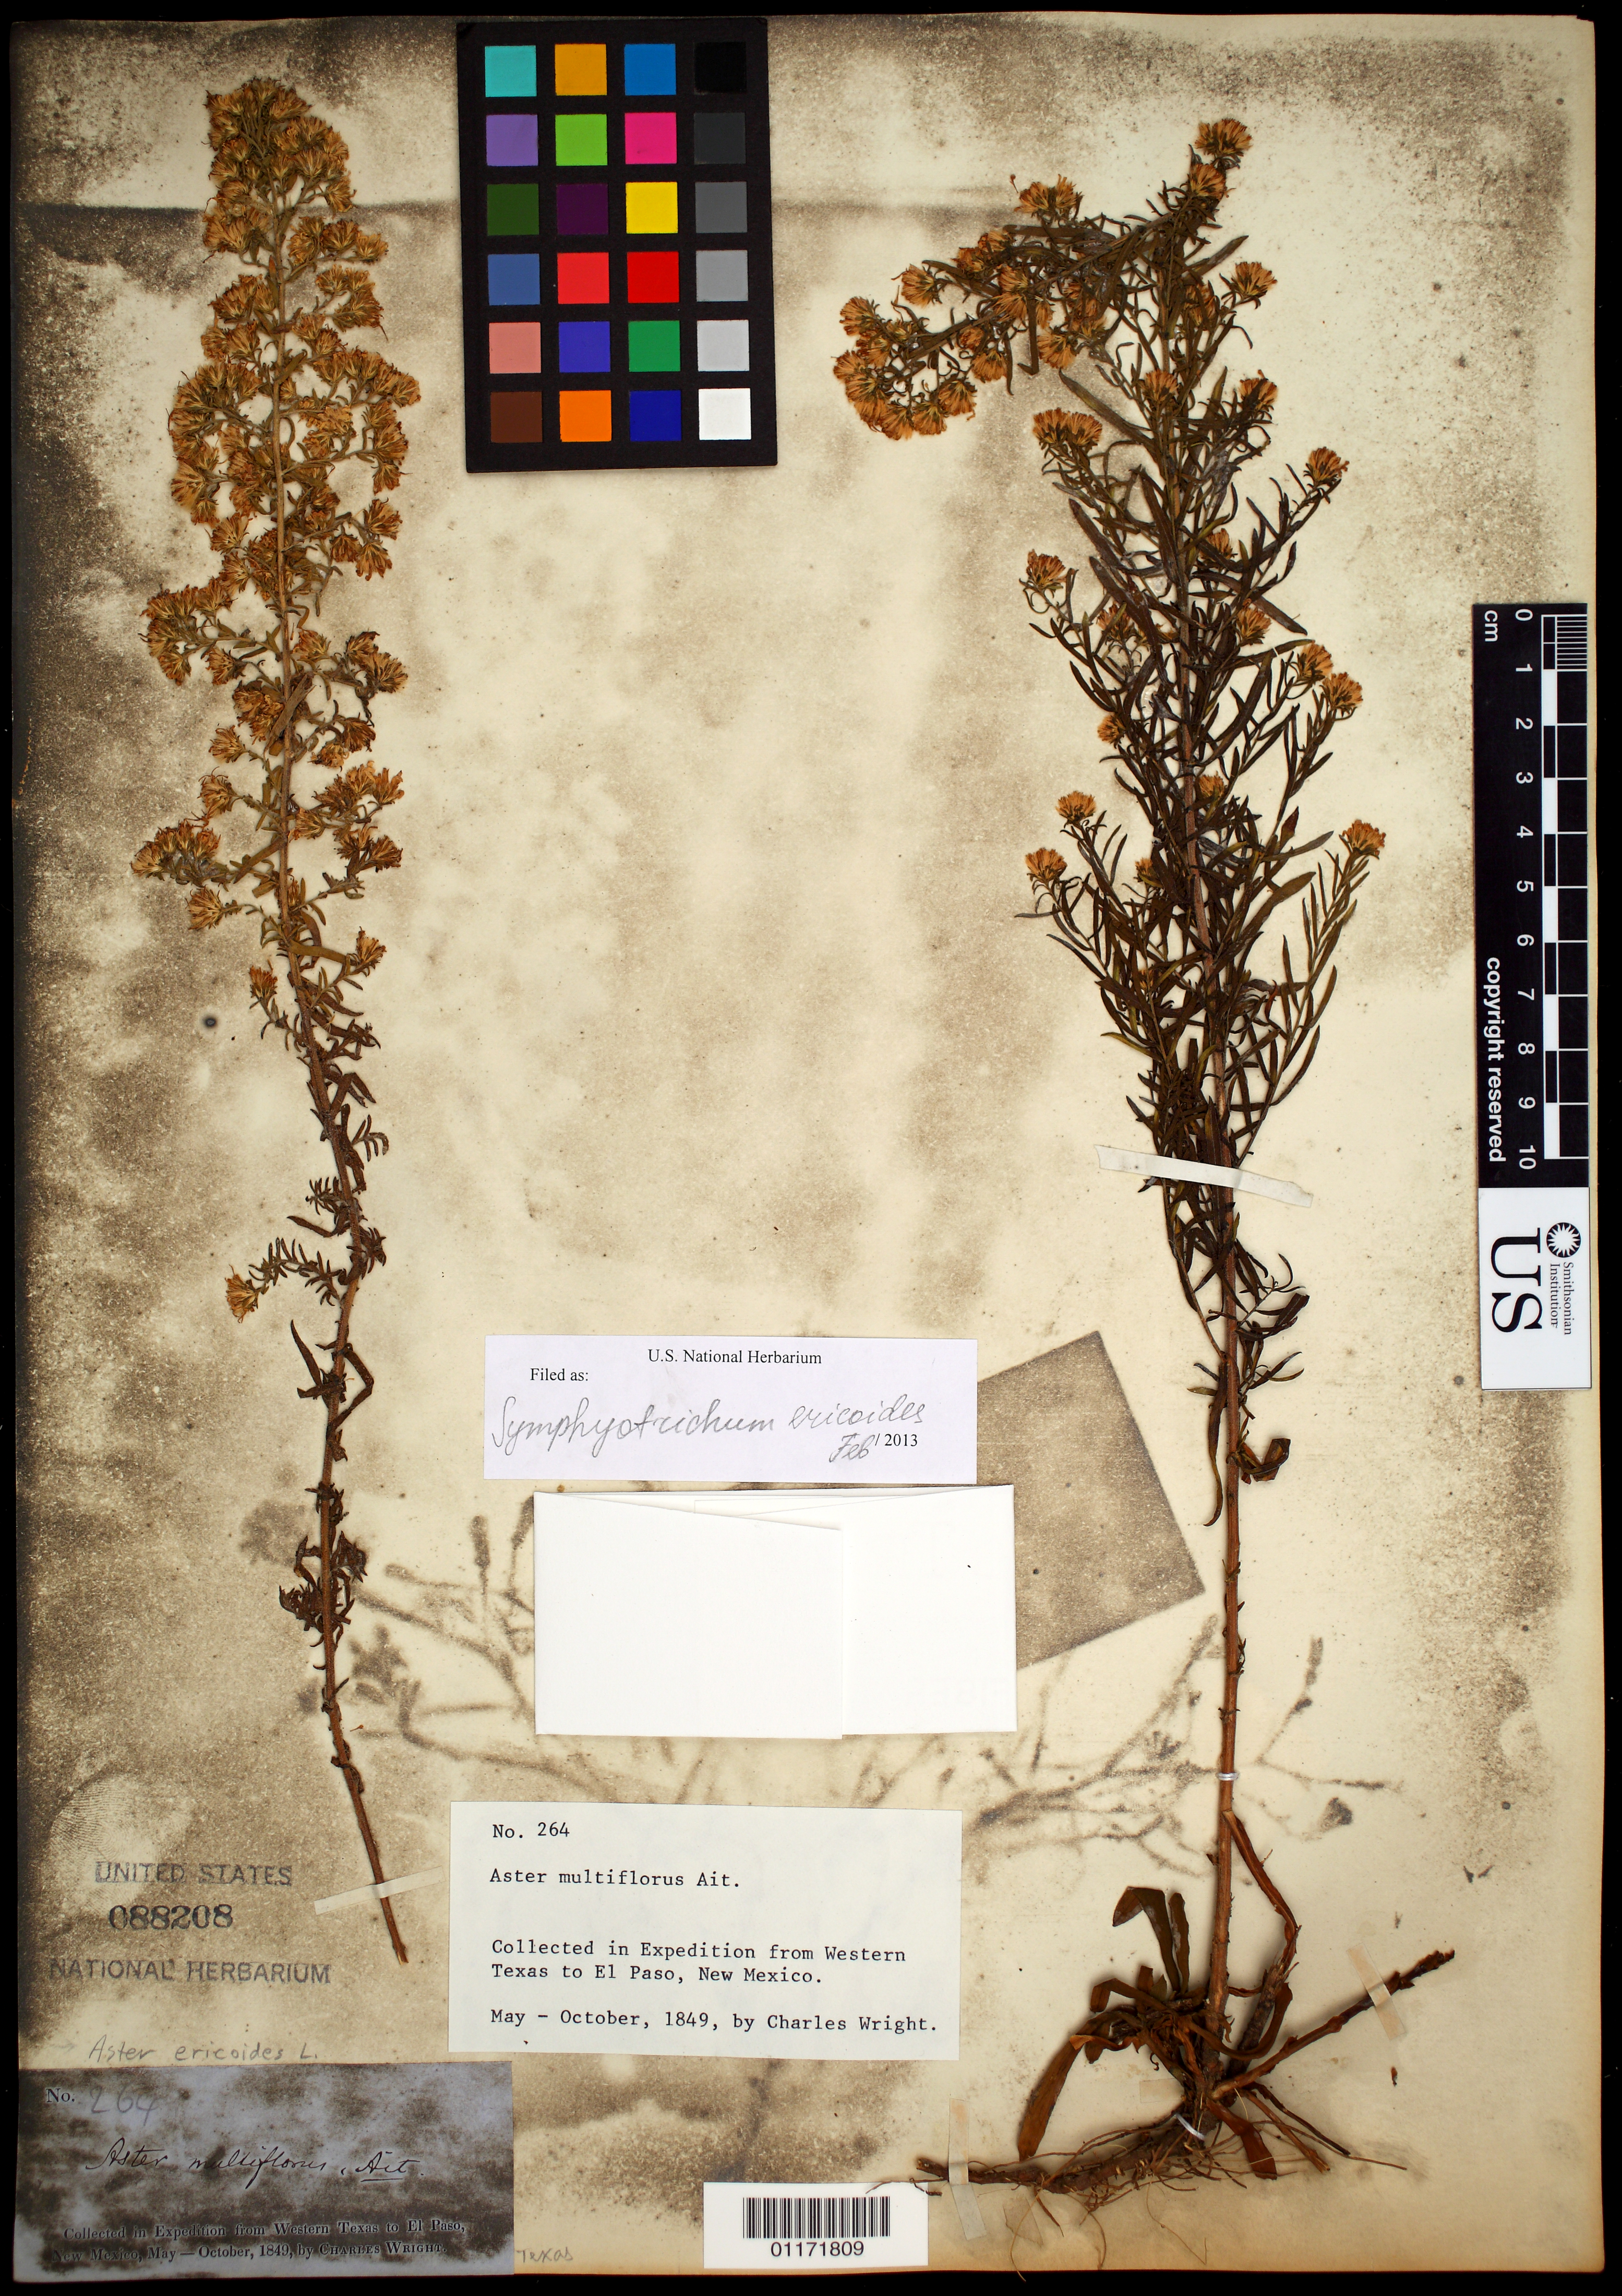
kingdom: Plantae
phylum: Tracheophyta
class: Magnoliopsida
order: Asterales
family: Asteraceae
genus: Symphyotrichum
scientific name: Symphyotrichum ericoides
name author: (L.) G.L. Nesom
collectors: C. Wright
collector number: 264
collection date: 1849-05/1849-10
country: United States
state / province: Texas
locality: from Western Texas to El Paso, New Mexico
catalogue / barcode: US 88208